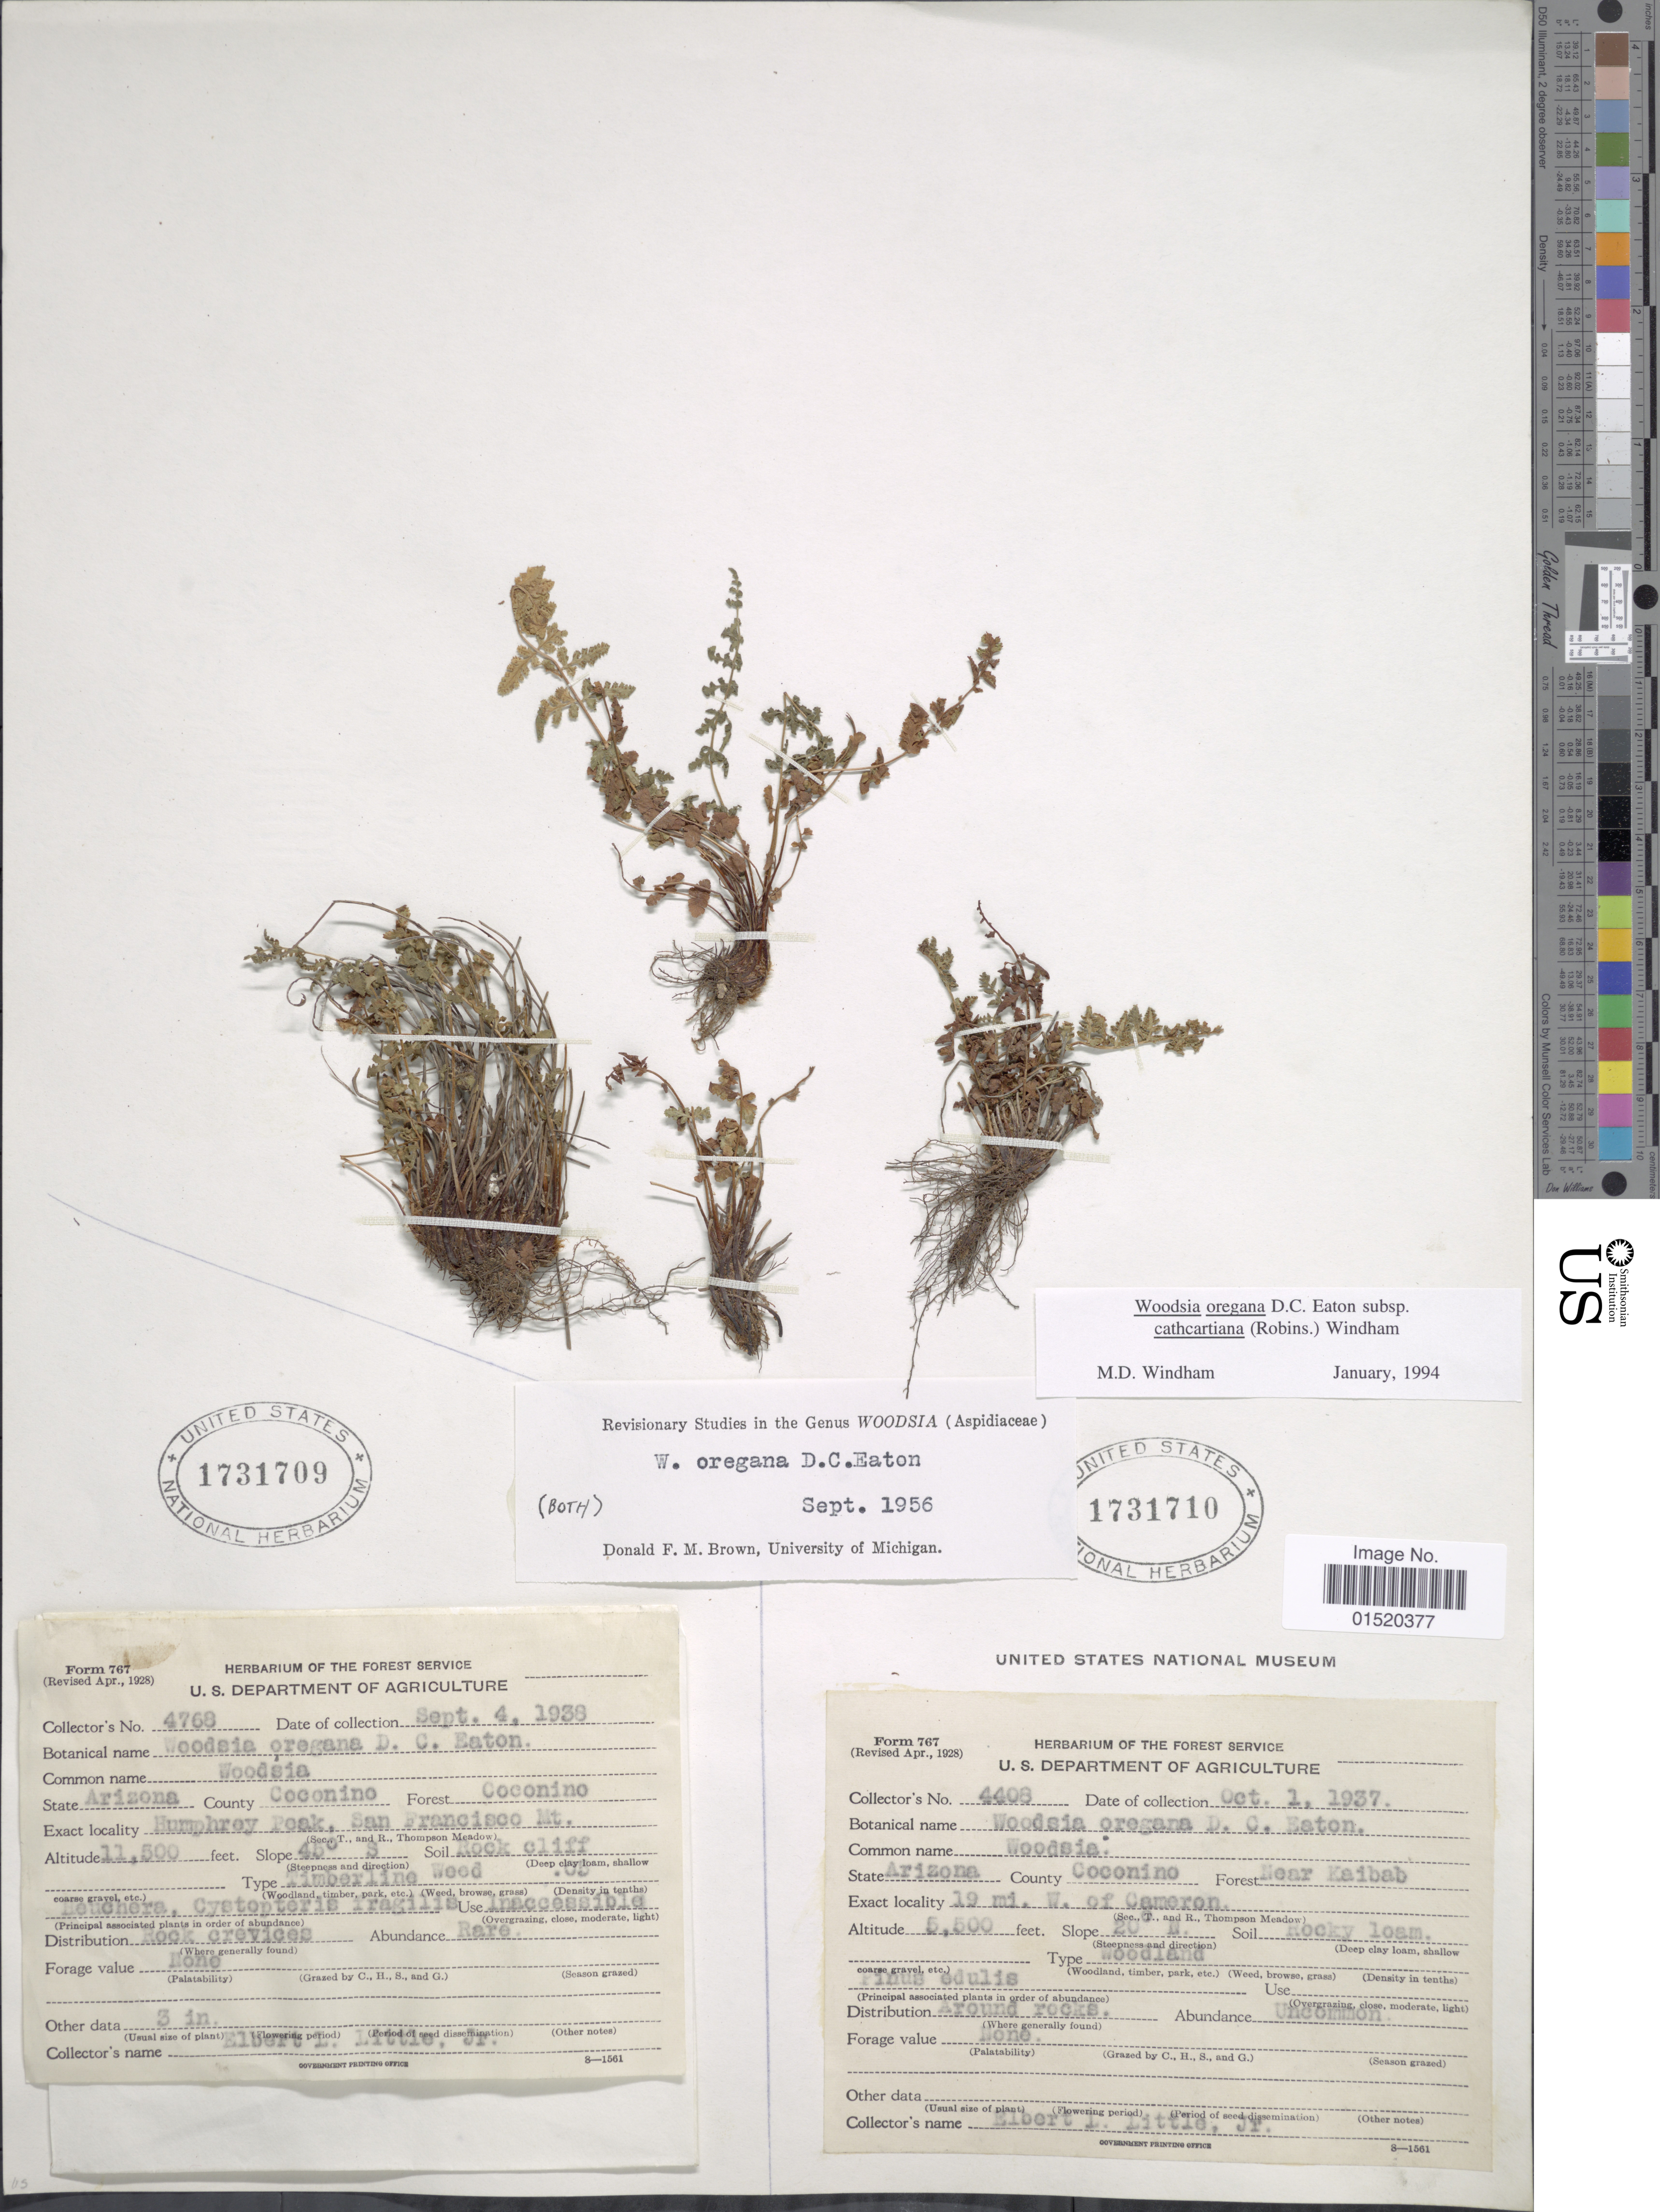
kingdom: Plantae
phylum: Tracheophyta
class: Polypodiopsida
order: Polypodiales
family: Woodsiaceae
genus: Woodsia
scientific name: Woodsia oregana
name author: D.C. Eaton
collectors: E. L. Little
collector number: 4408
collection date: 1937-10-01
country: United States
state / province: Arizona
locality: County Coconino, Forest Near Kaibab, 19 mi. W. of Cameron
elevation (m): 1676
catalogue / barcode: US 1731710